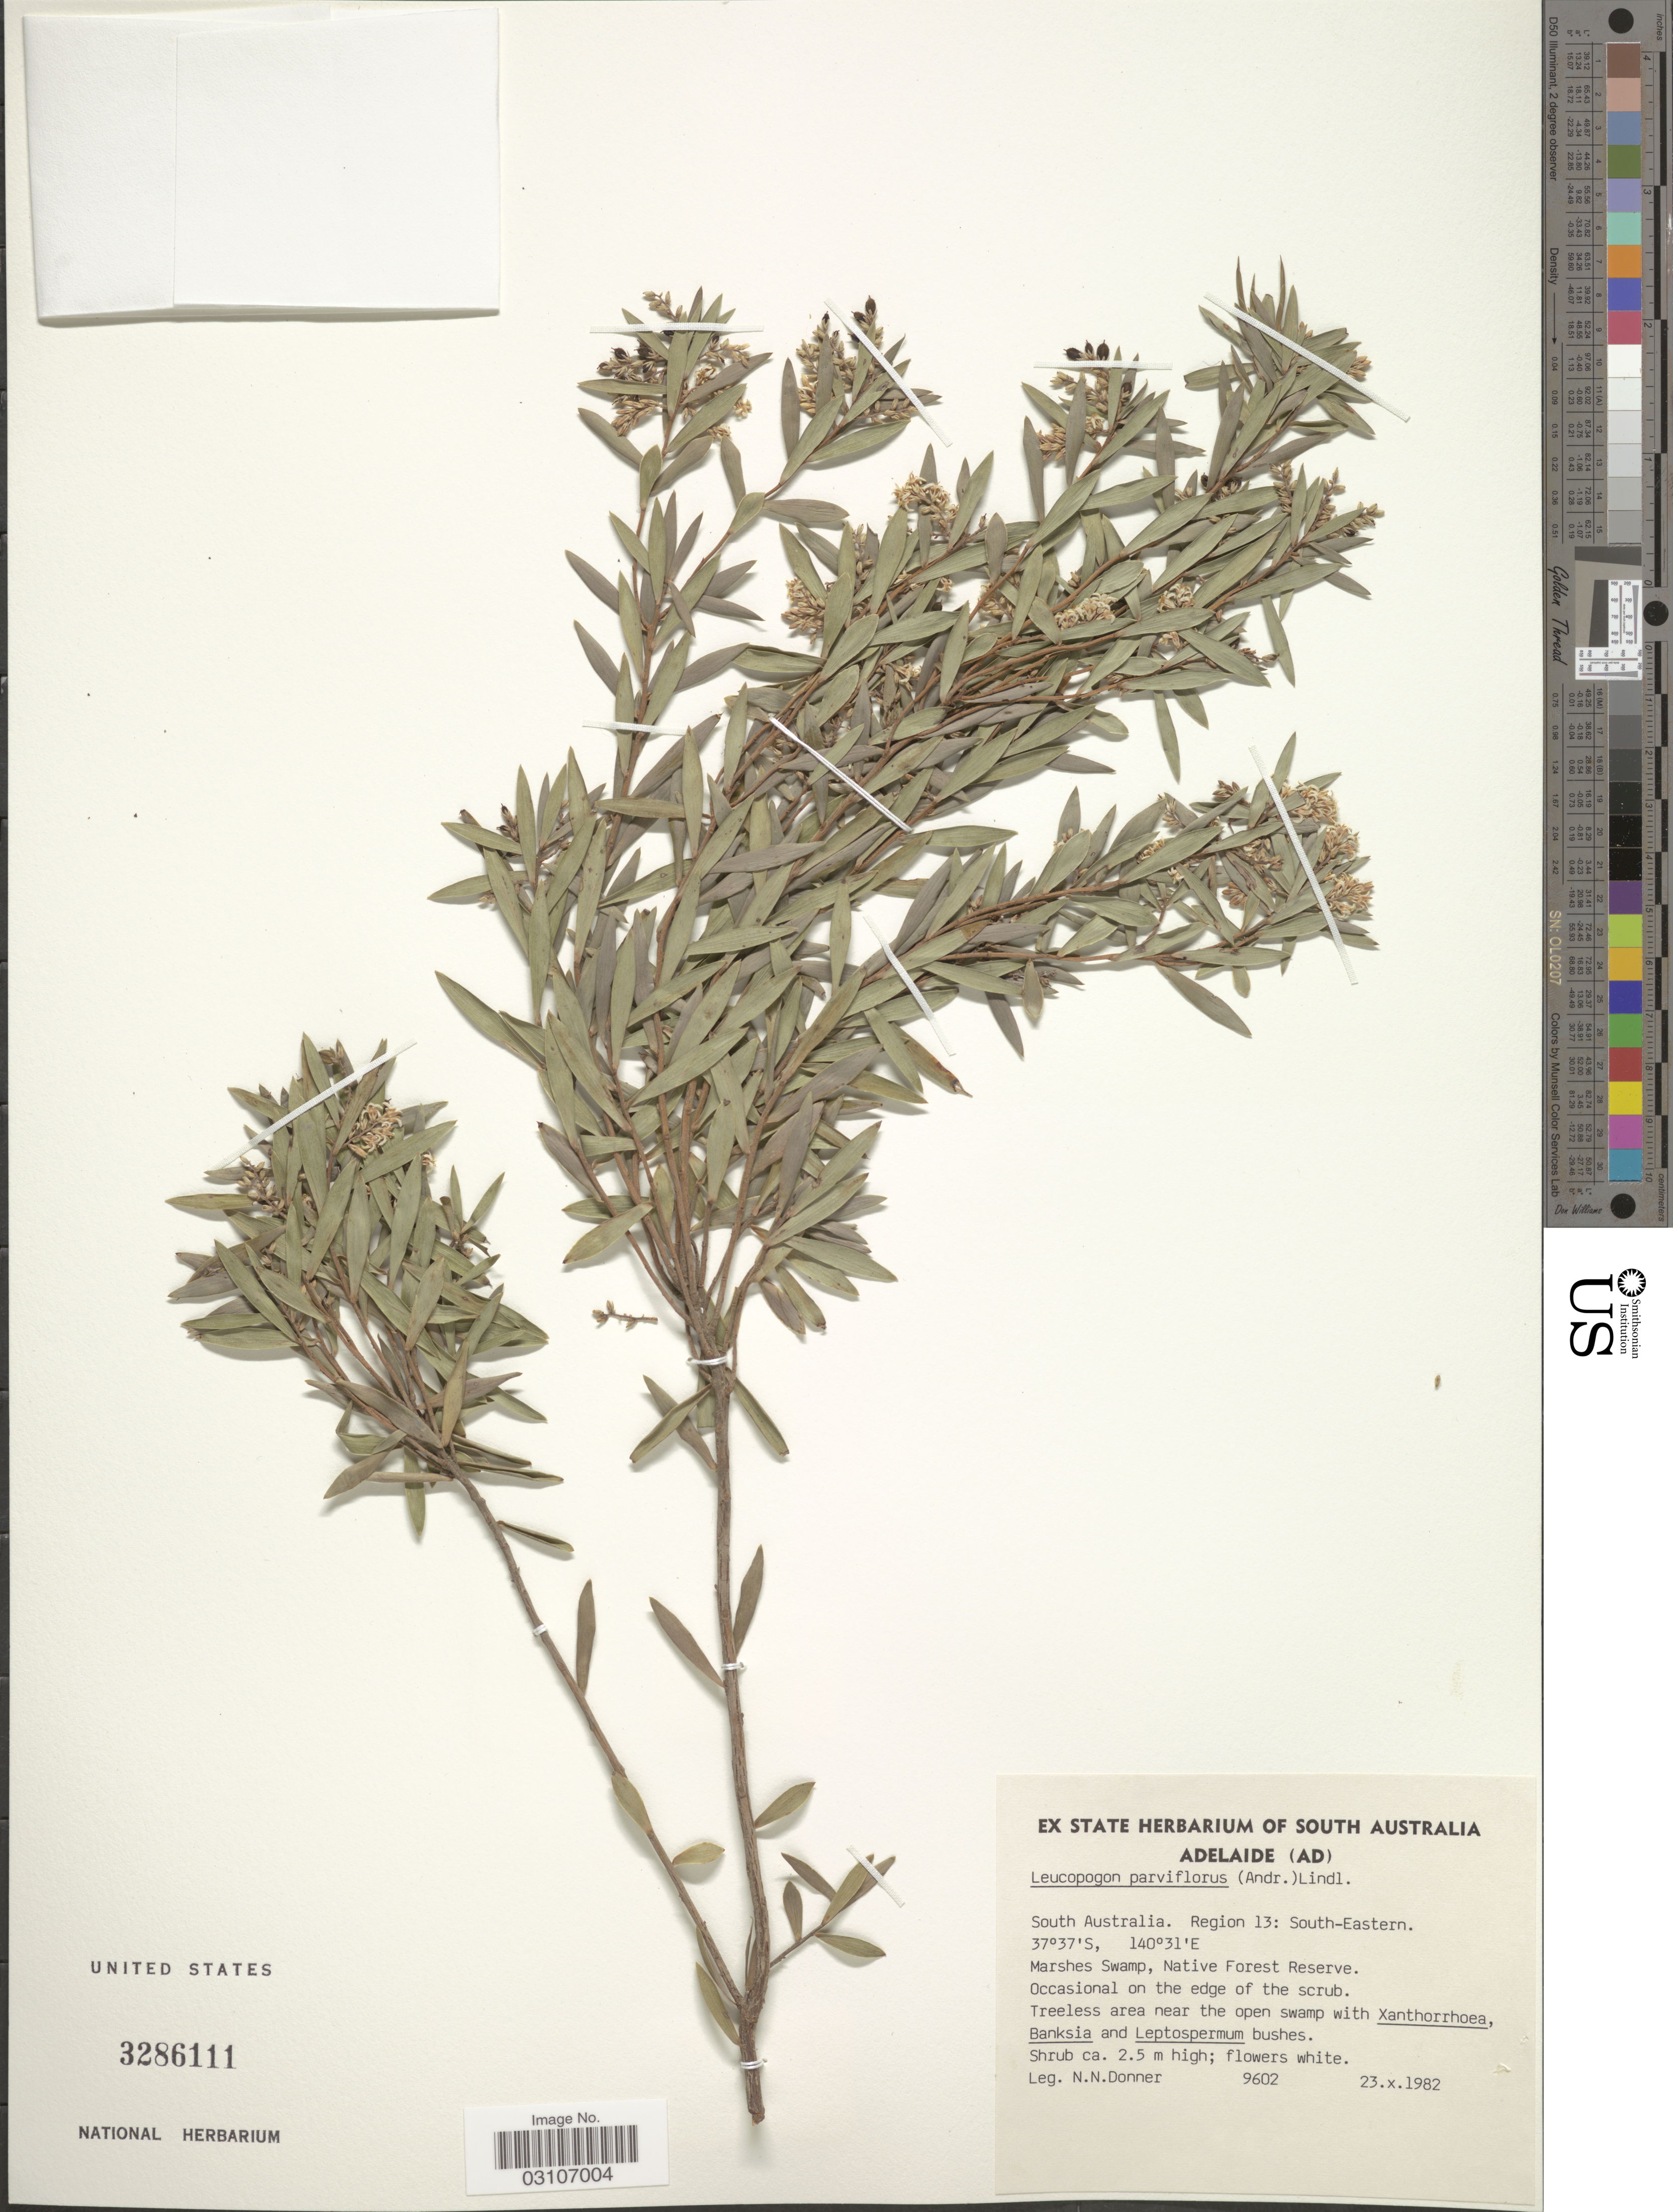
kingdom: Plantae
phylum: Tracheophyta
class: Magnoliopsida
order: Ericales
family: Ericaceae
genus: Leucopogon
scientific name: Leucopogon parviflorus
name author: (H. Andrews) Lindl.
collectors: N. Donner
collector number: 9602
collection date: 1982-10-23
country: Australia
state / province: South Australia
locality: Region 13: South-Eastern. Marshes Swamp, Native Forest Reserve.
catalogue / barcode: US 3286111